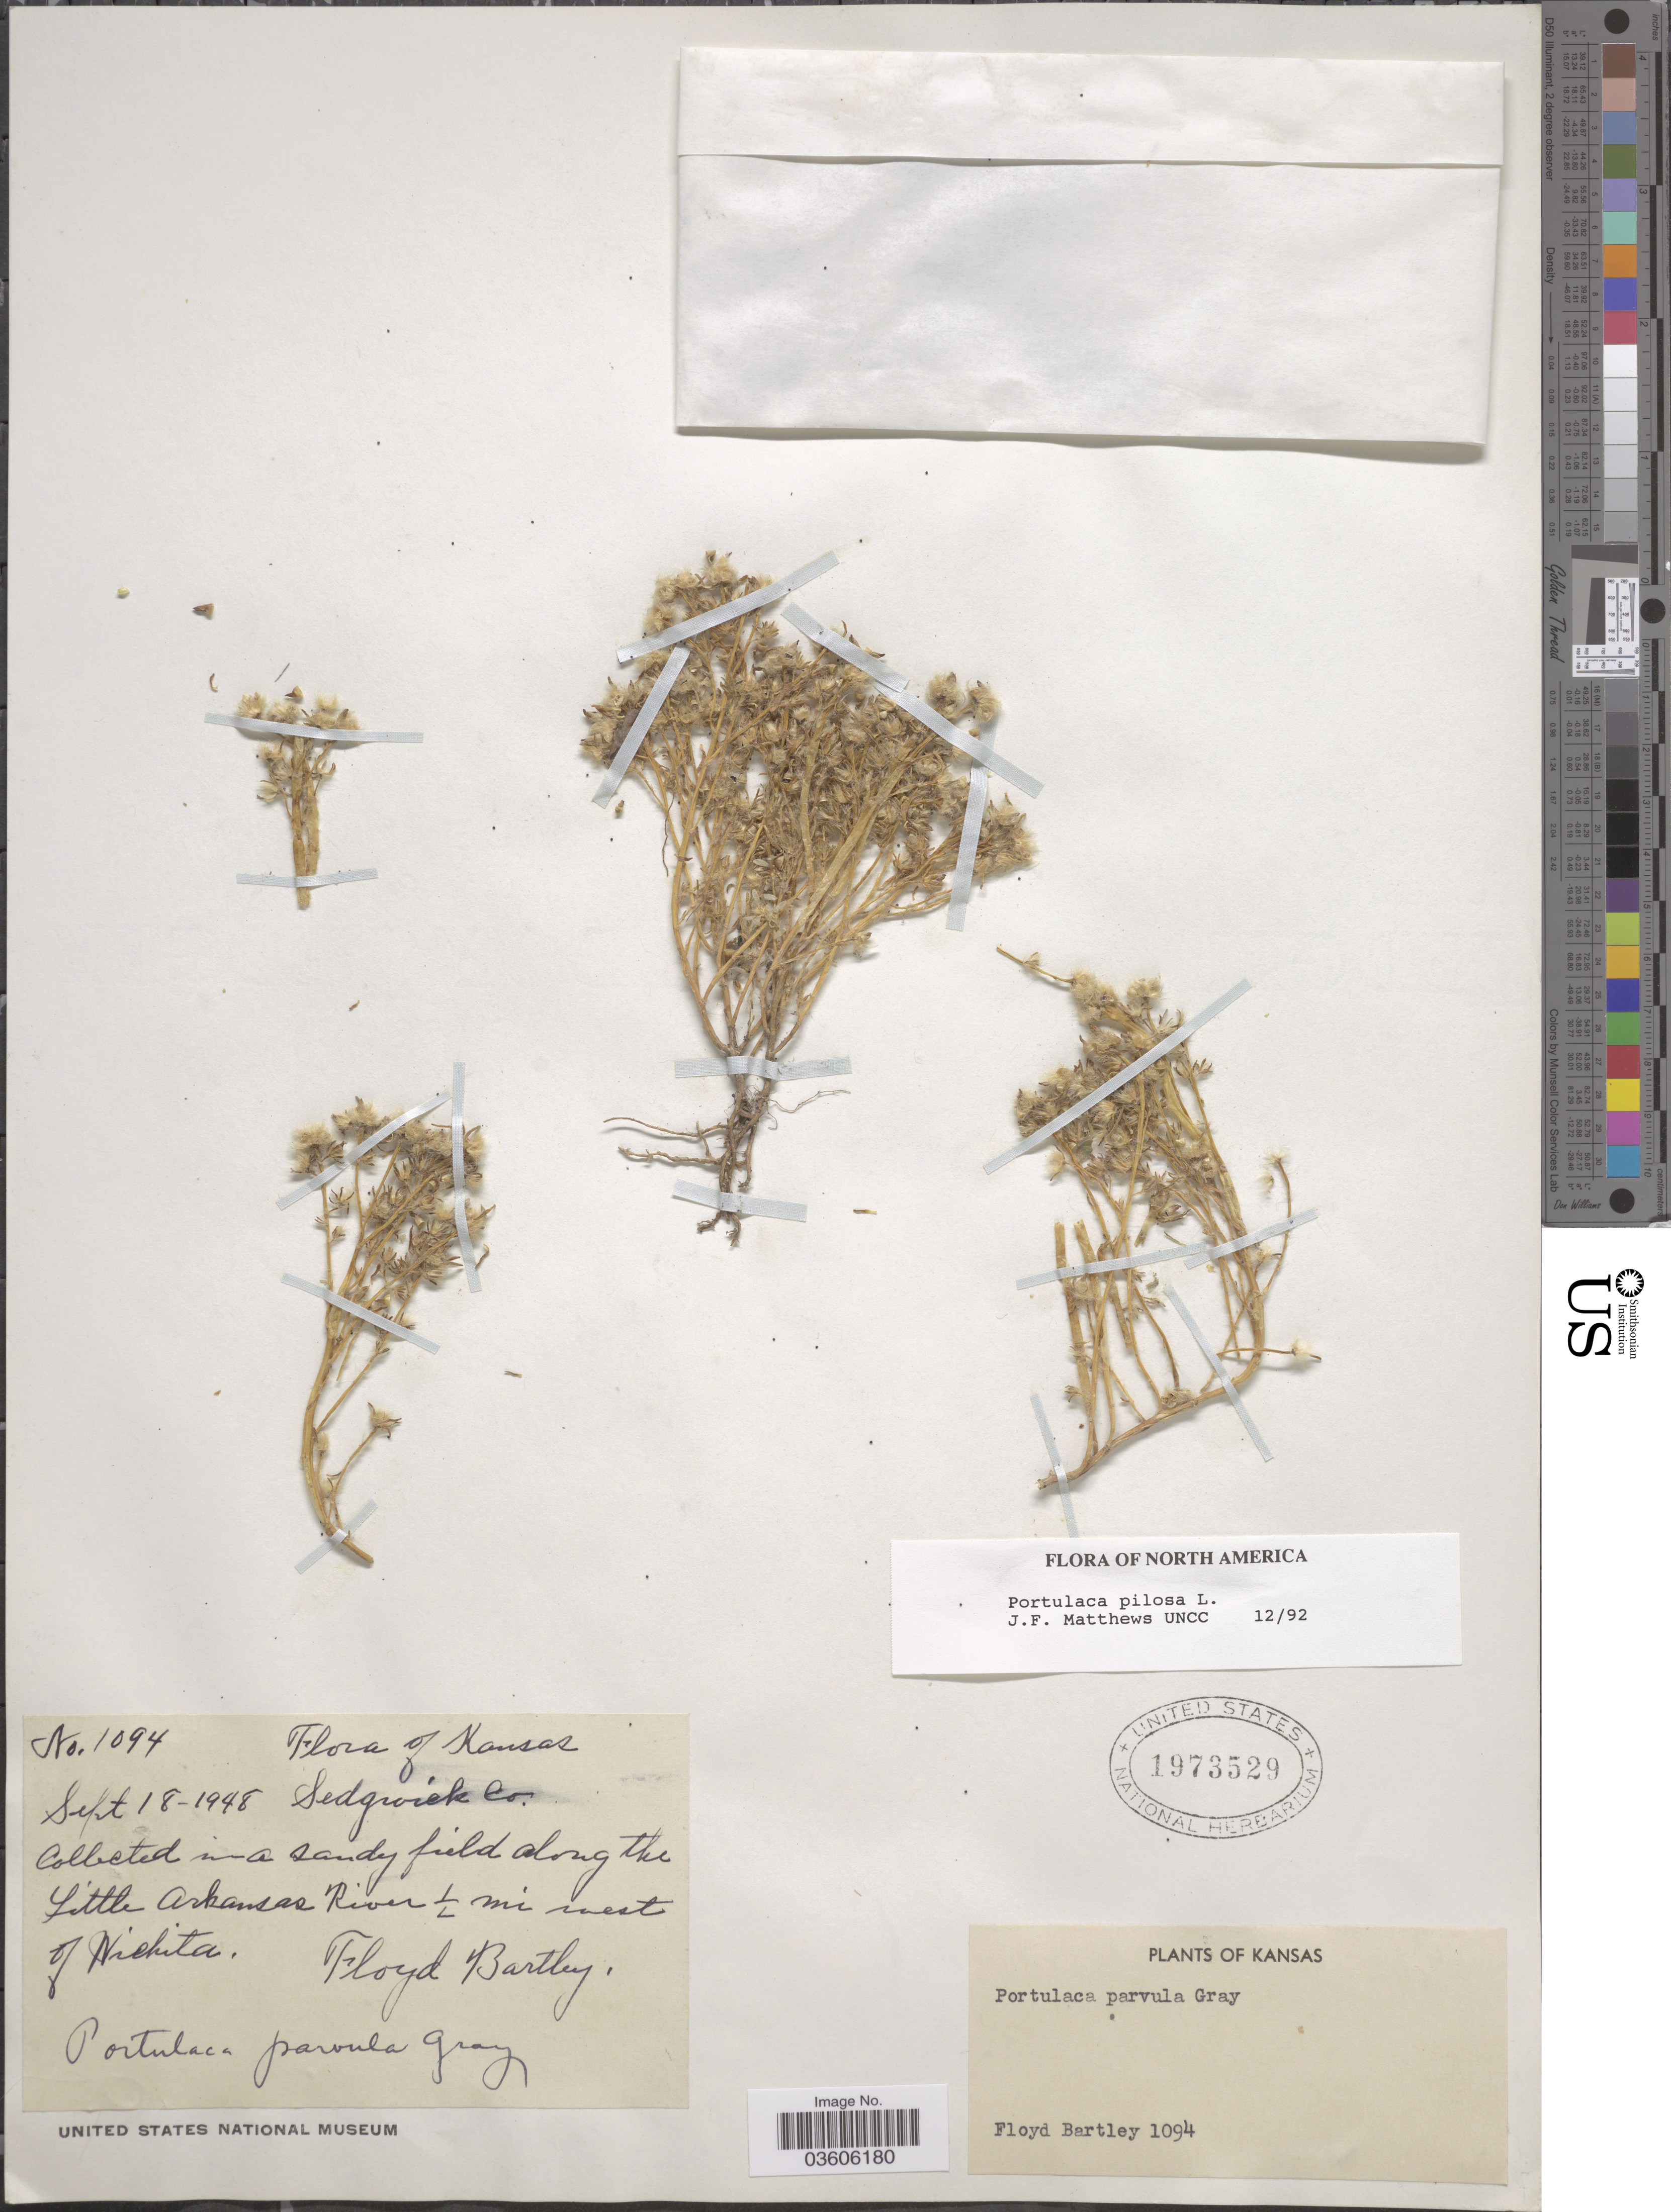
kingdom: Plantae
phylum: Tracheophyta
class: Magnoliopsida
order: Caryophyllales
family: Portulacaceae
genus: Portulaca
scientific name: Portulaca pilosa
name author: L.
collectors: F. Bartley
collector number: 1094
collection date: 1948-09-18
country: United States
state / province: Kansas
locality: Sedgwick Co. Along the Little Arkansas River ½ mi west of Wichita.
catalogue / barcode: US 1973529